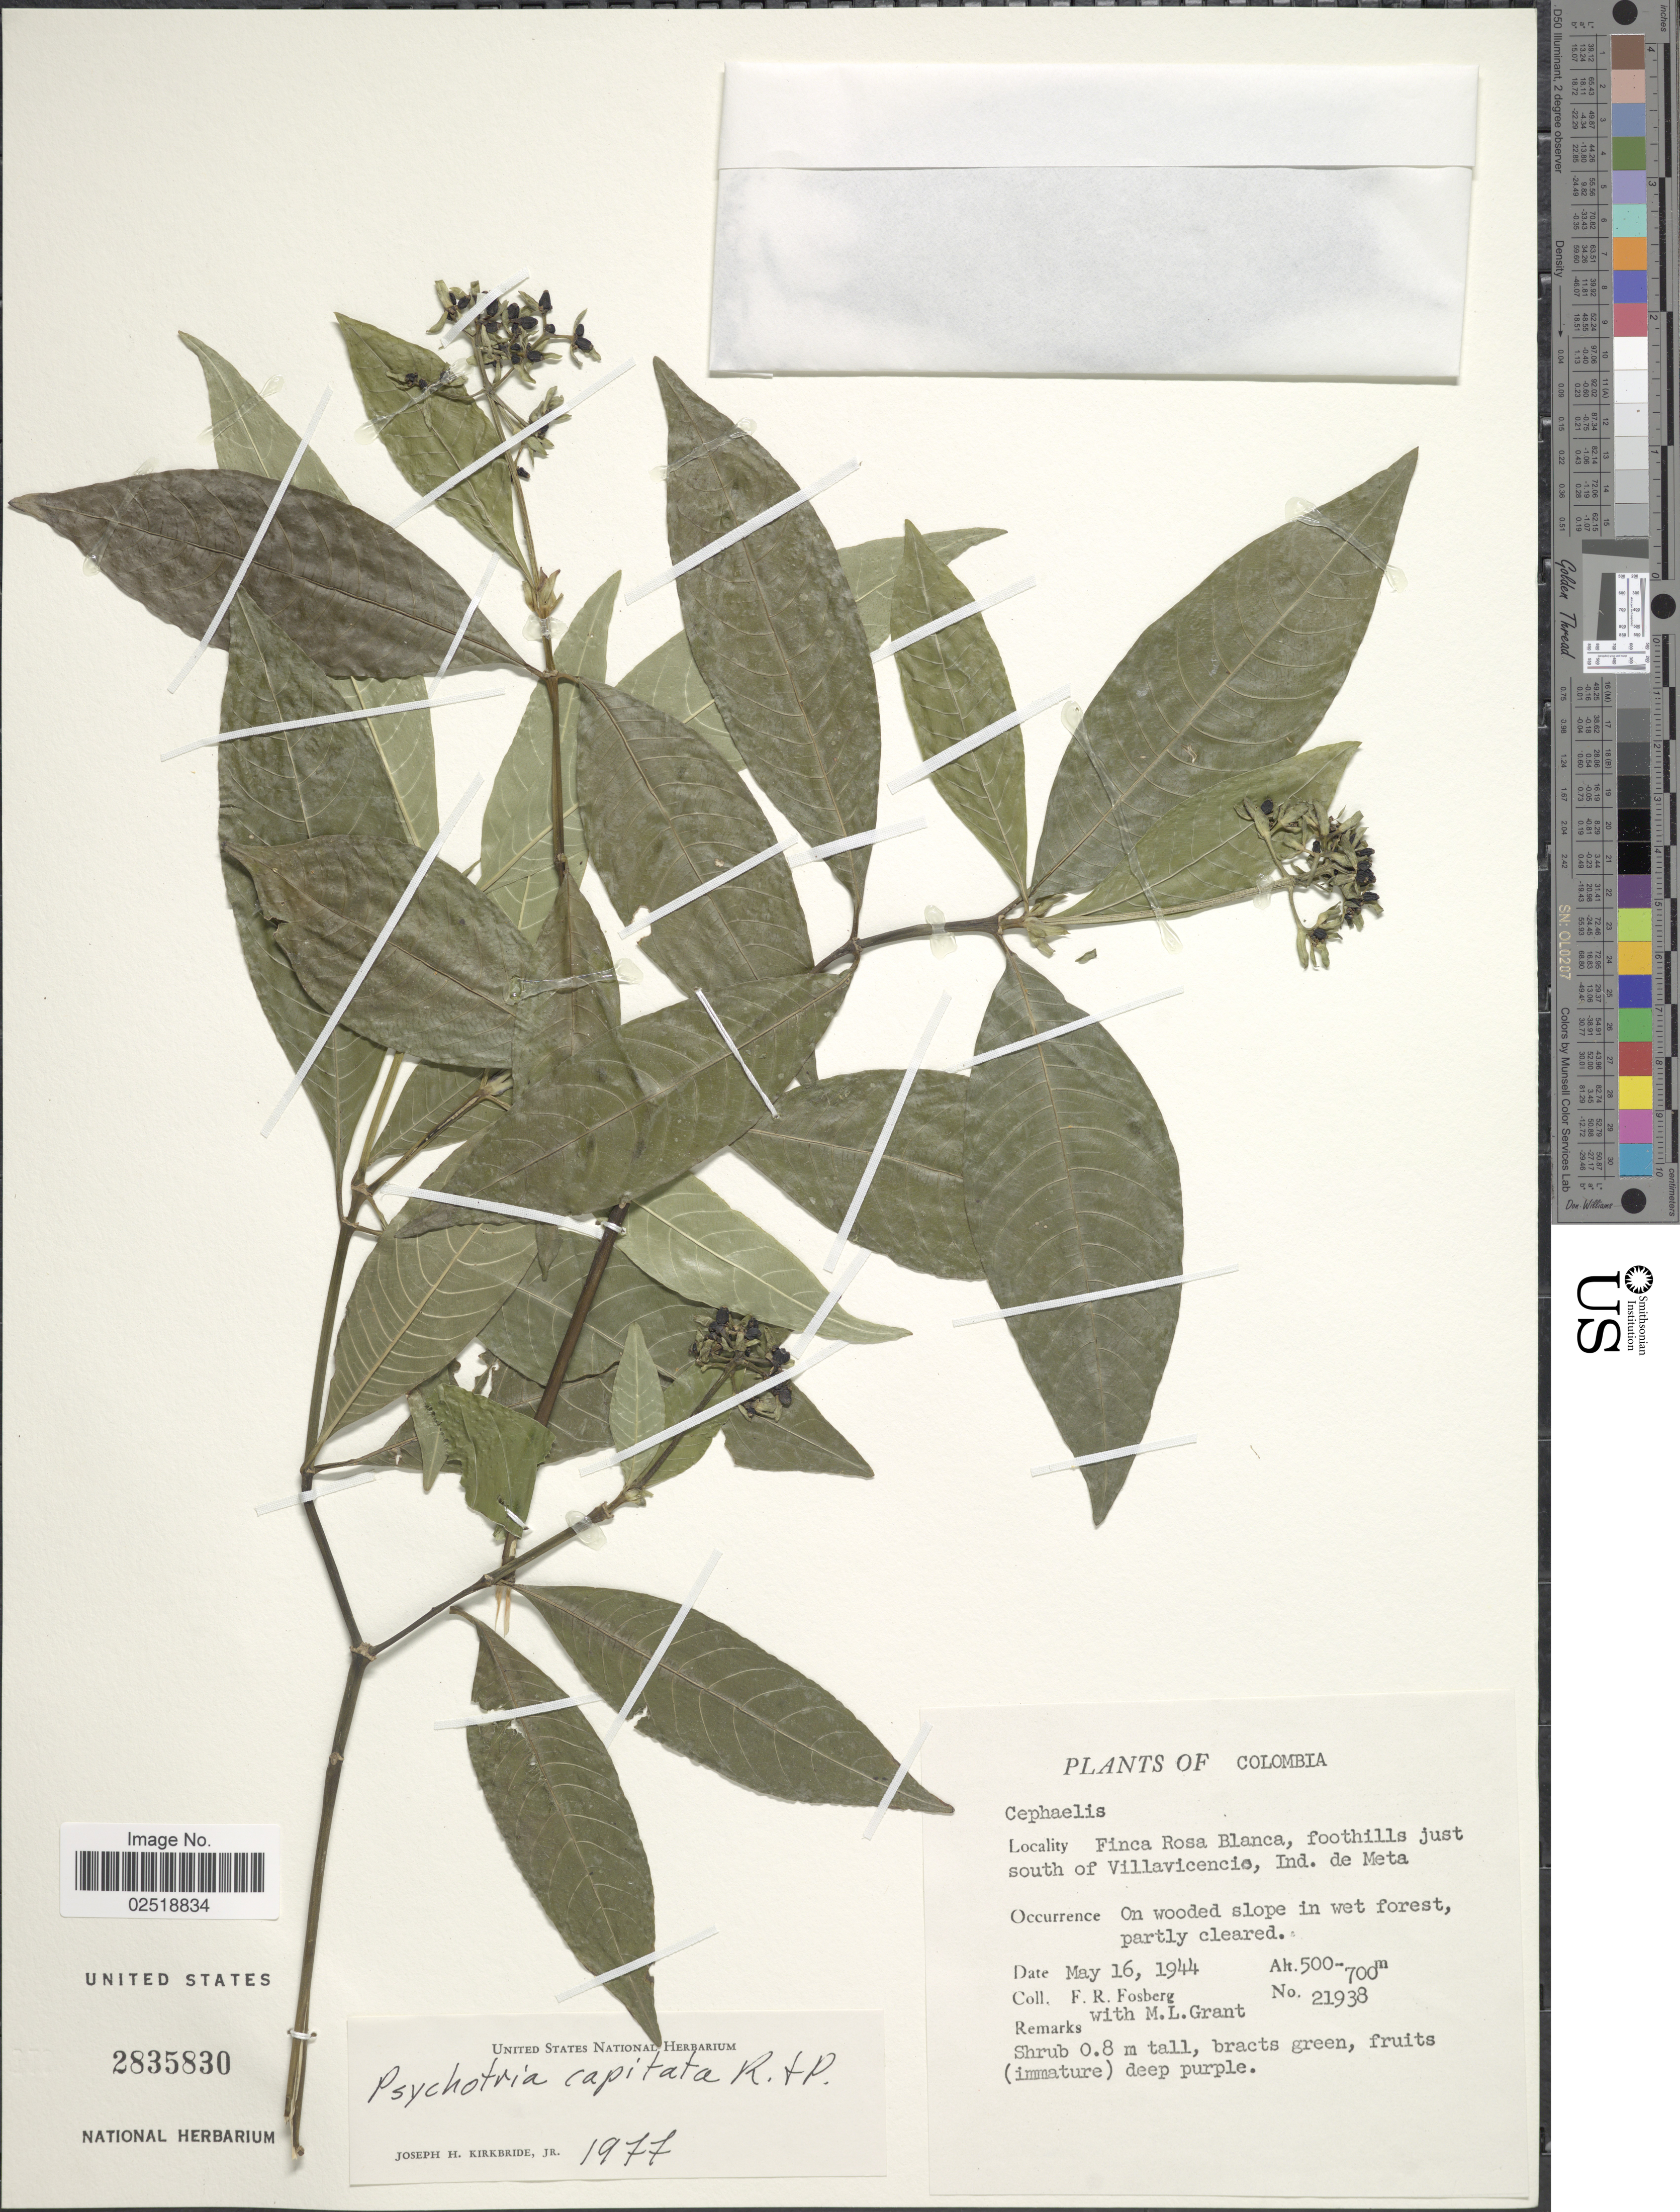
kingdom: Plantae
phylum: Tracheophyta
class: Magnoliopsida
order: Gentianales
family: Rubiaceae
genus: Psychotria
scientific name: Psychotria capitata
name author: Ruiz & Pav.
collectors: F. R. Fosberg & M. L. Grant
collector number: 21938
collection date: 1944-05-16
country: Colombia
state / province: Meta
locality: Finca Rosa Blanca, foothills just south of Villavicencio, Ind. de Meta, On wooded slopes in wet forest, partly cleared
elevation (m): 500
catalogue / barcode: US 2835830